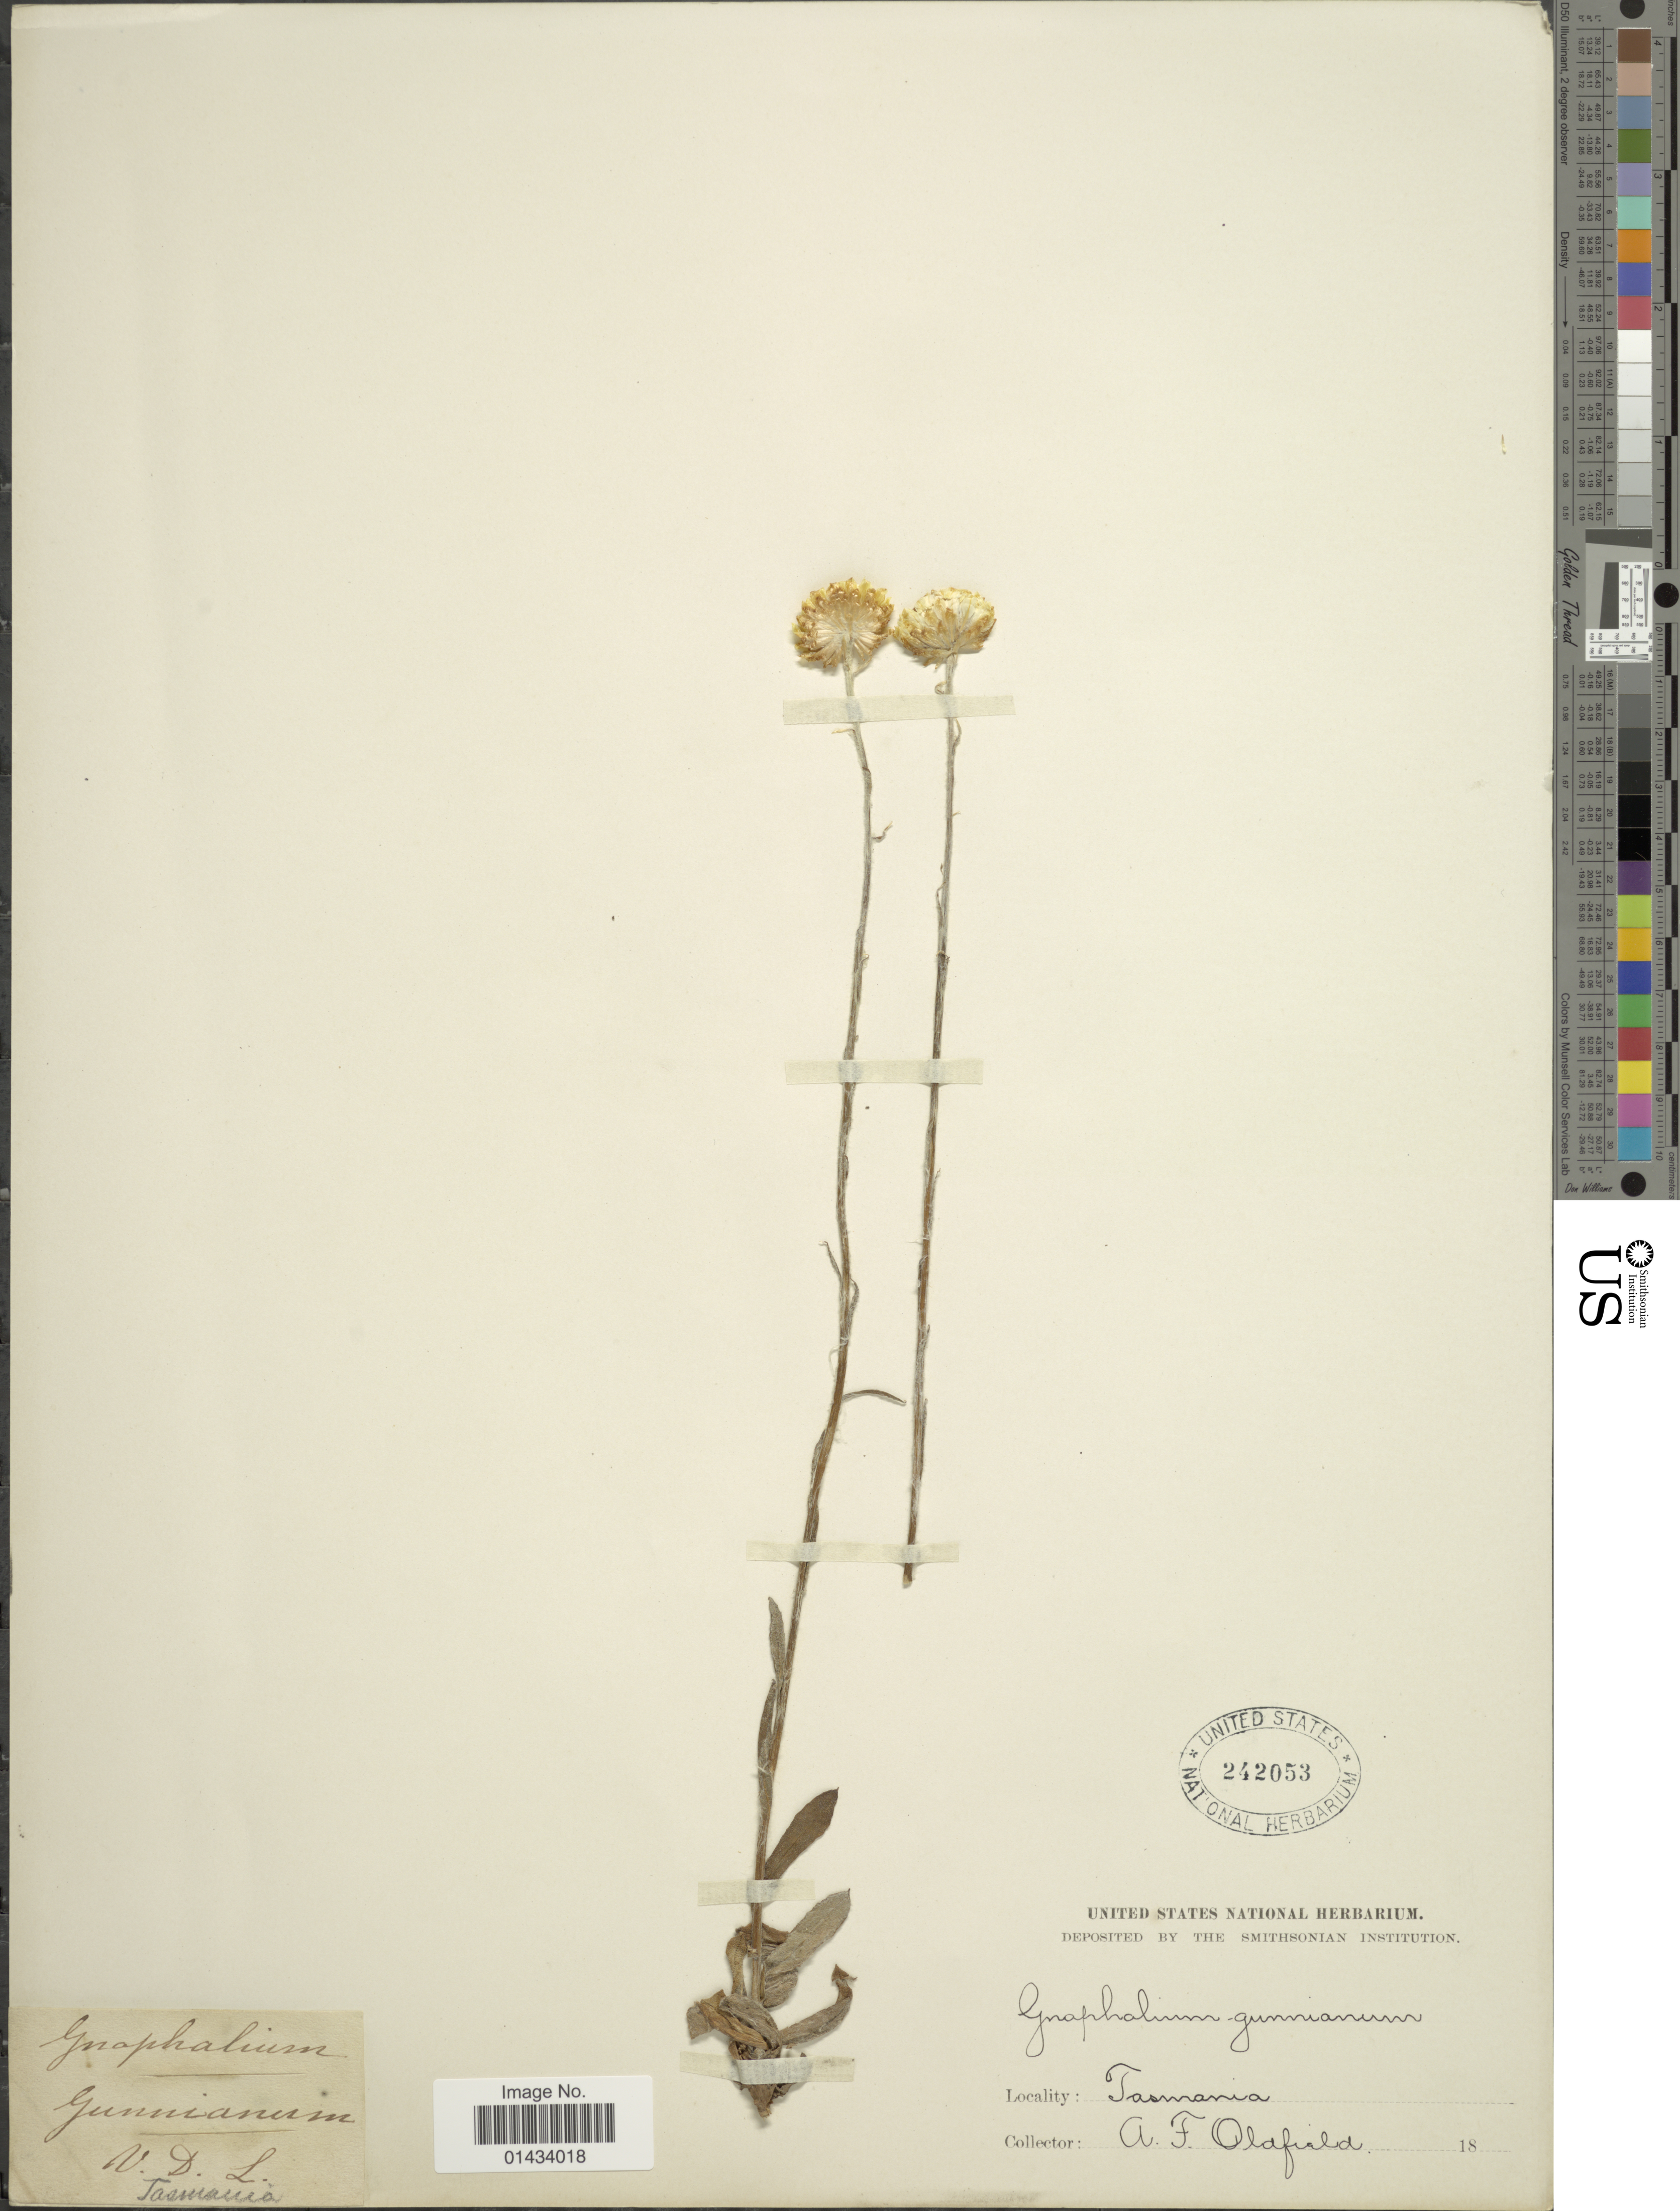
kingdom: Plantae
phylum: Tracheophyta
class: Magnoliopsida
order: Asterales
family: Asteraceae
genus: Coronidium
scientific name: Coronidium scorpioides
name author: (Labill.) Paul G. Wilson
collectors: A. Oldfield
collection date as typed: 18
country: Australia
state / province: Tasmania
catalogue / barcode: US 242053